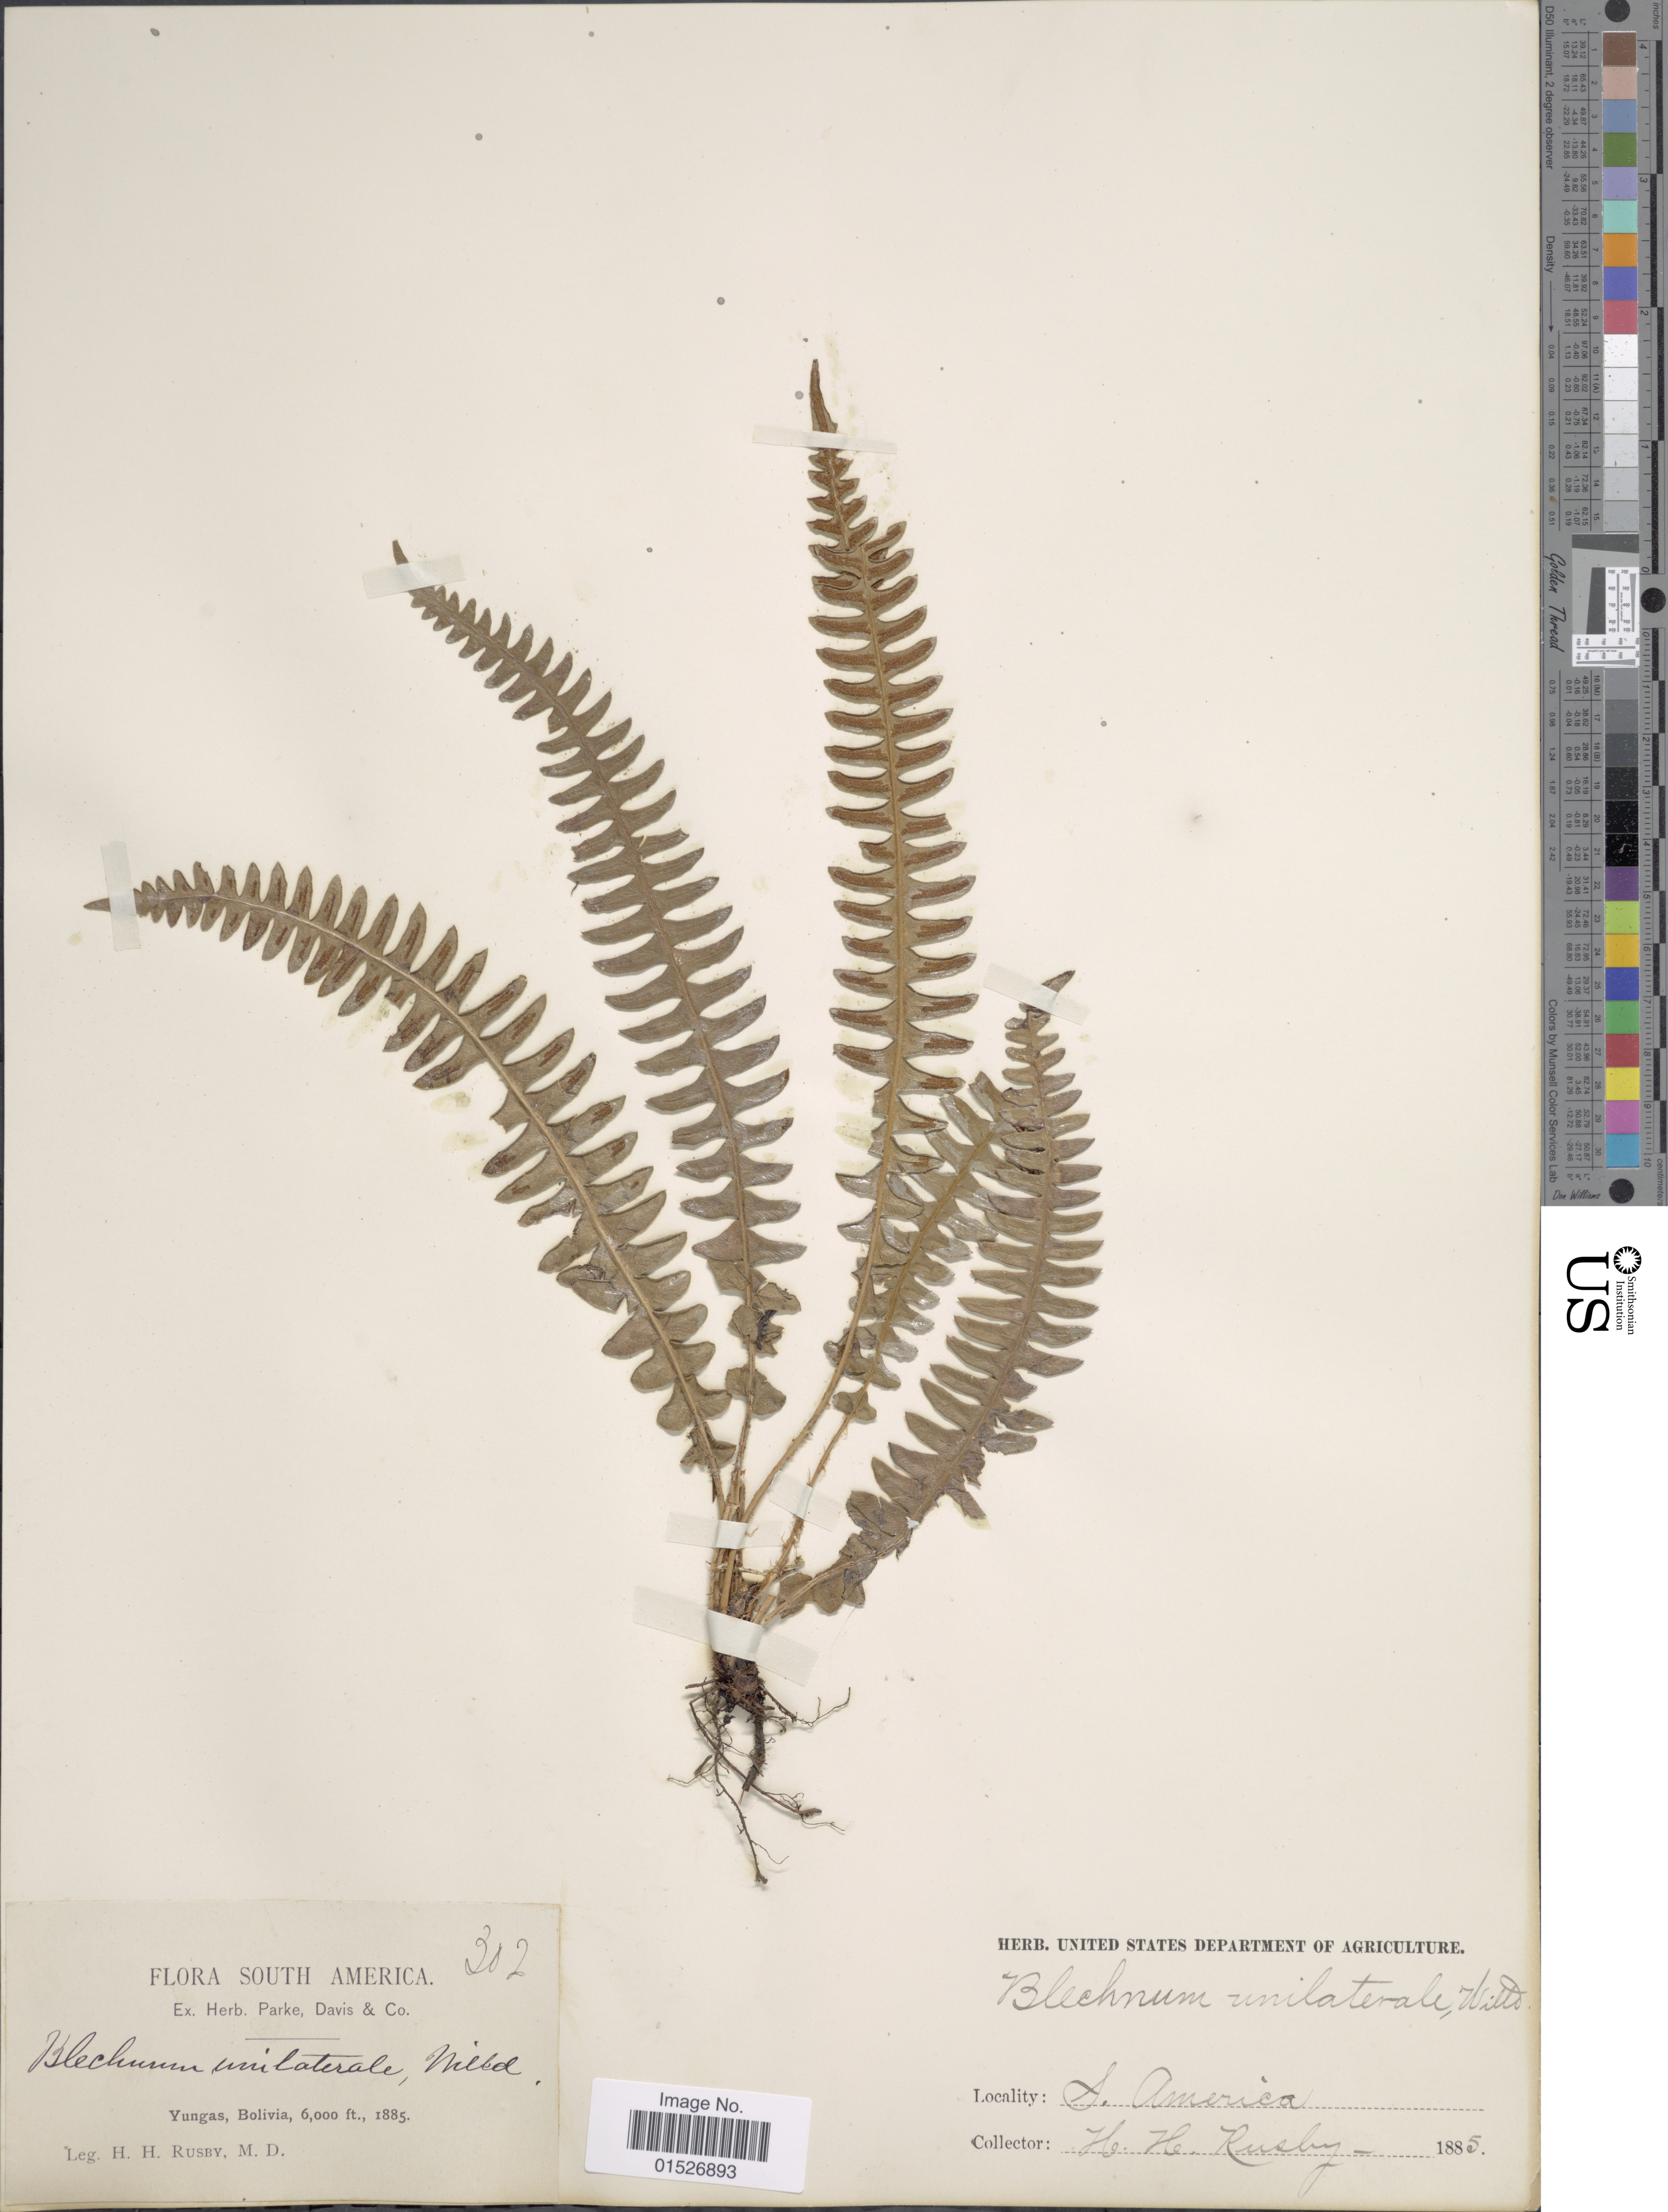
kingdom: Plantae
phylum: Tracheophyta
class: Polypodiopsida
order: Polypodiales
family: Blechnaceae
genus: Blechnum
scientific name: Blechnum polypodioides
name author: Raddi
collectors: H. H. Rusby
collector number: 302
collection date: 1885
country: Bolivia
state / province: La Paz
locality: Yungas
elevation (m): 1829